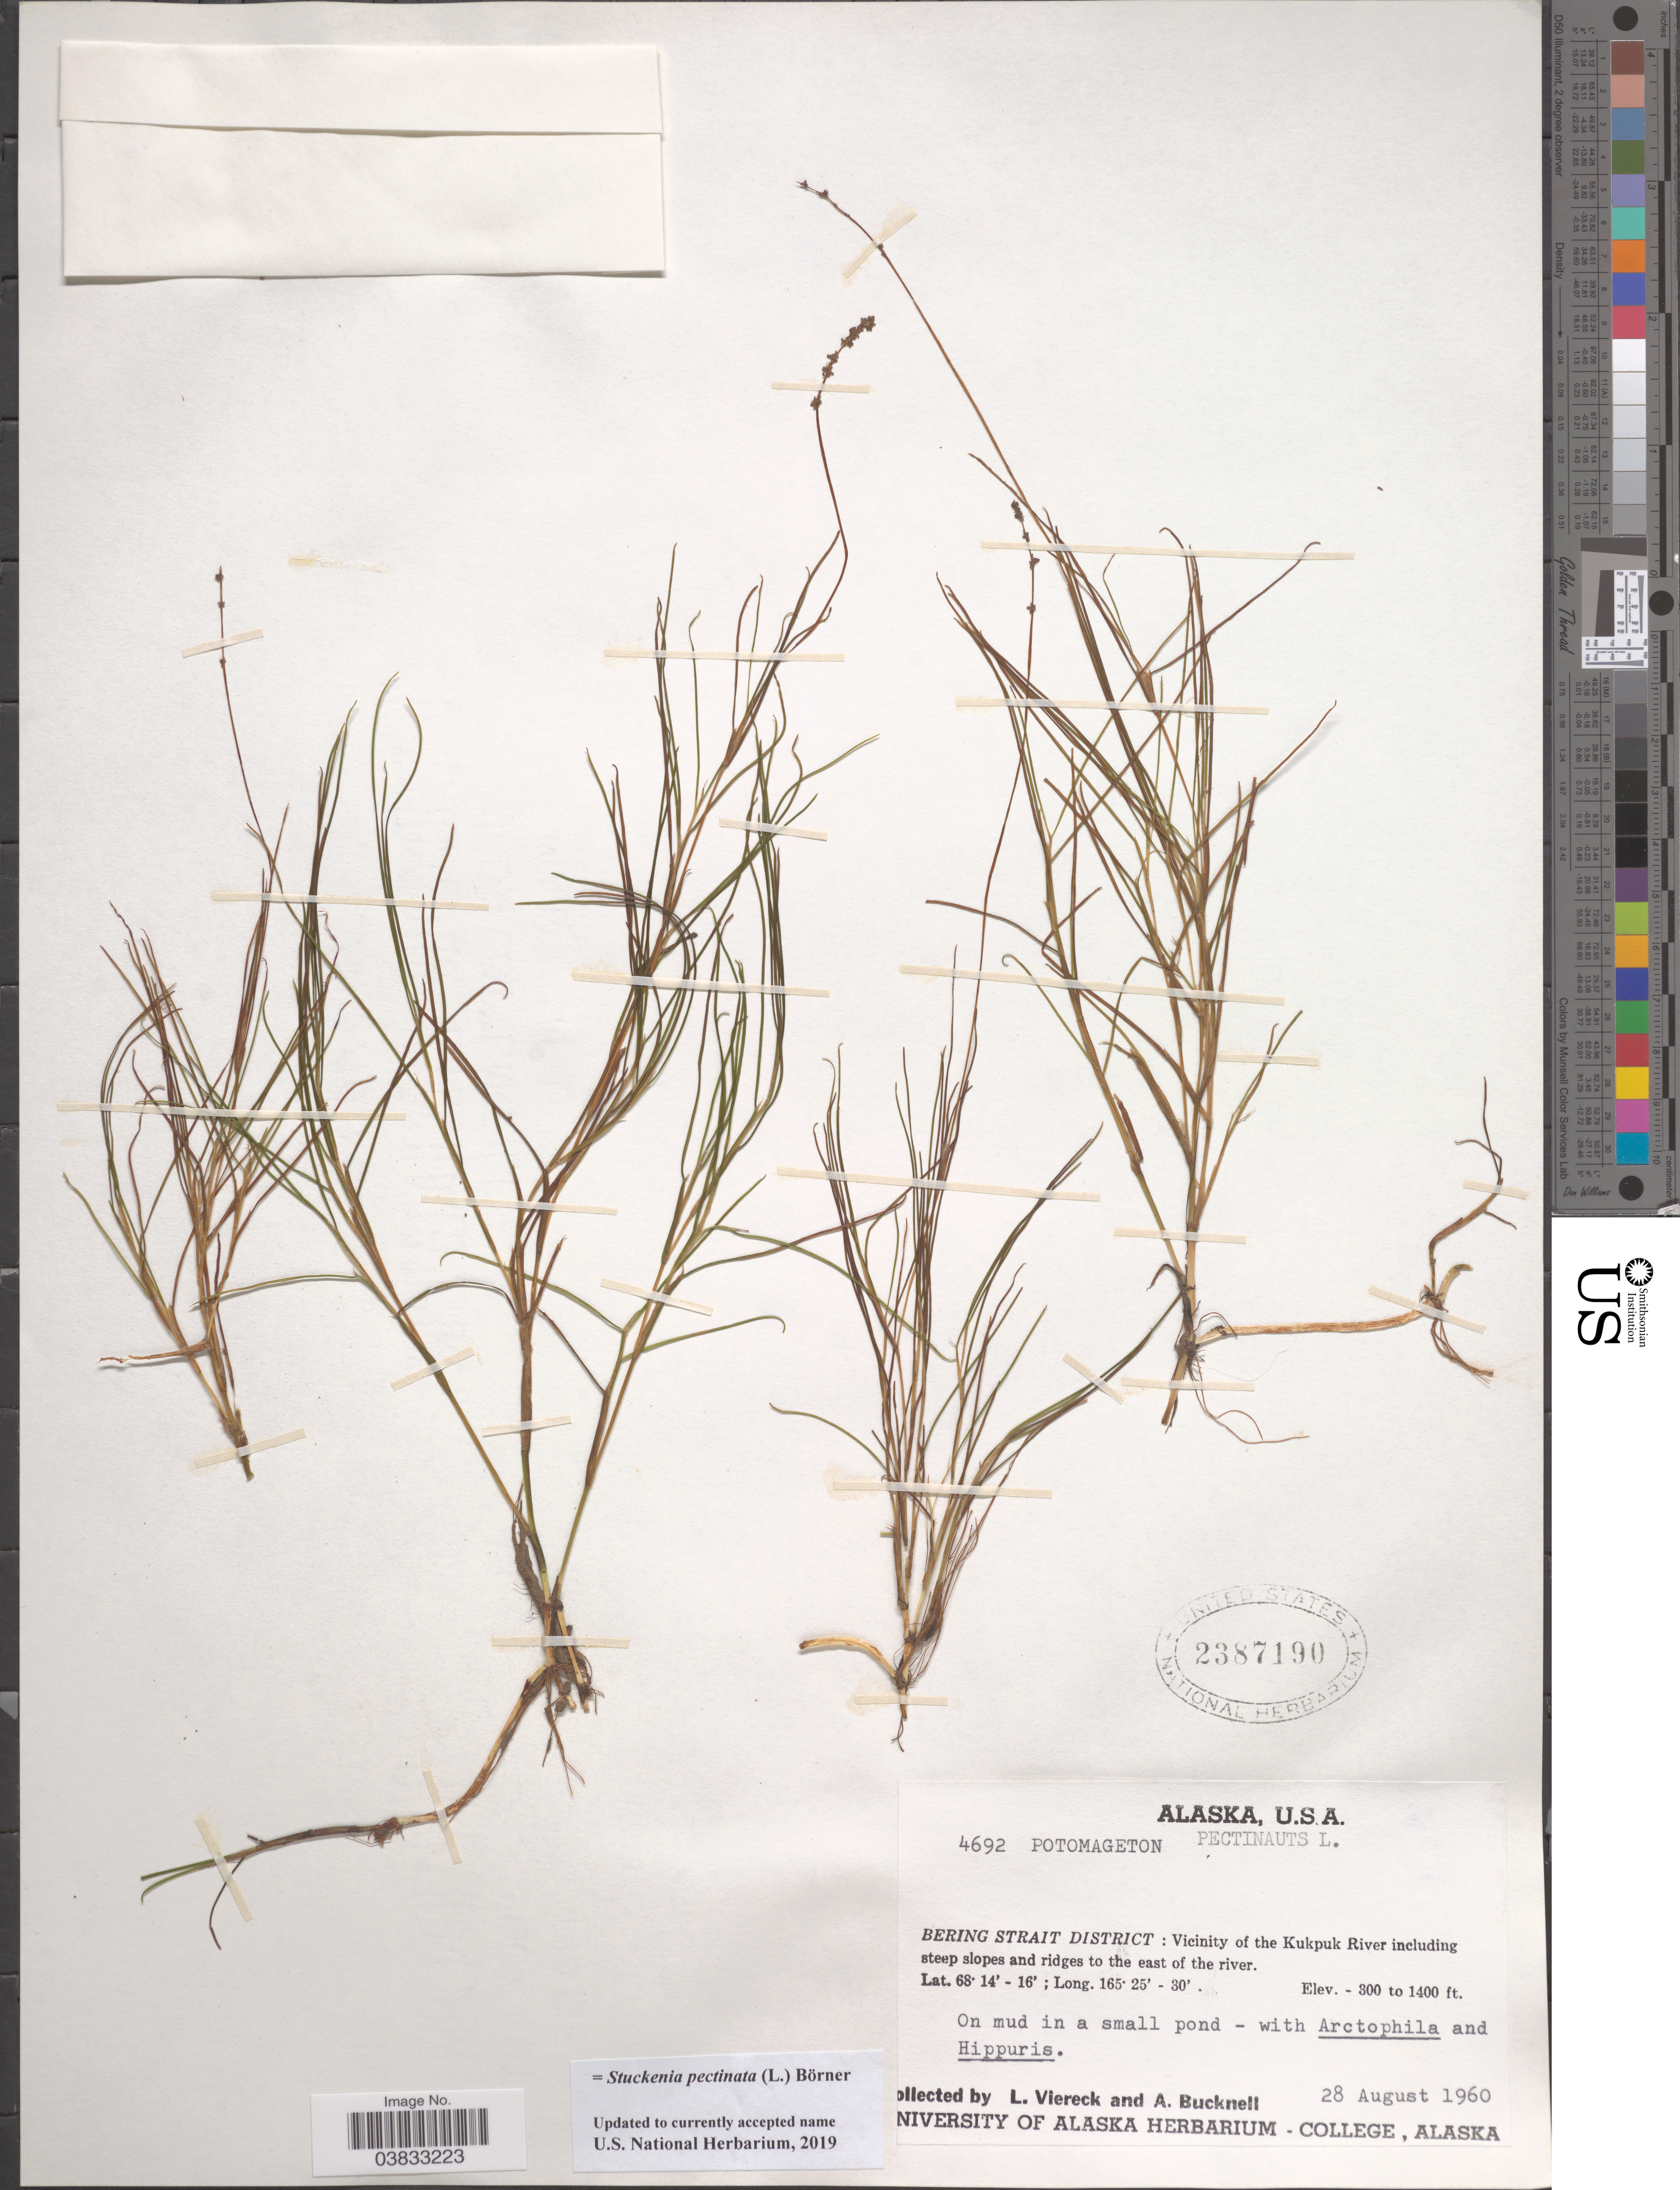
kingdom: Plantae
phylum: Tracheophyta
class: Liliopsida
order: Alismatales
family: Potamogetonaceae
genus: Stuckenia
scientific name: Stuckenia pectinata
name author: (L.) Börner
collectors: L. Viereck & A. Bucknell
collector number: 4692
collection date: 1960-08-28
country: United States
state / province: Alaska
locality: Bering Strait District: Vicinity of the Kukpuk River including steep slopes and ridges to the east of the river.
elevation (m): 91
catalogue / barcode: US 2387190